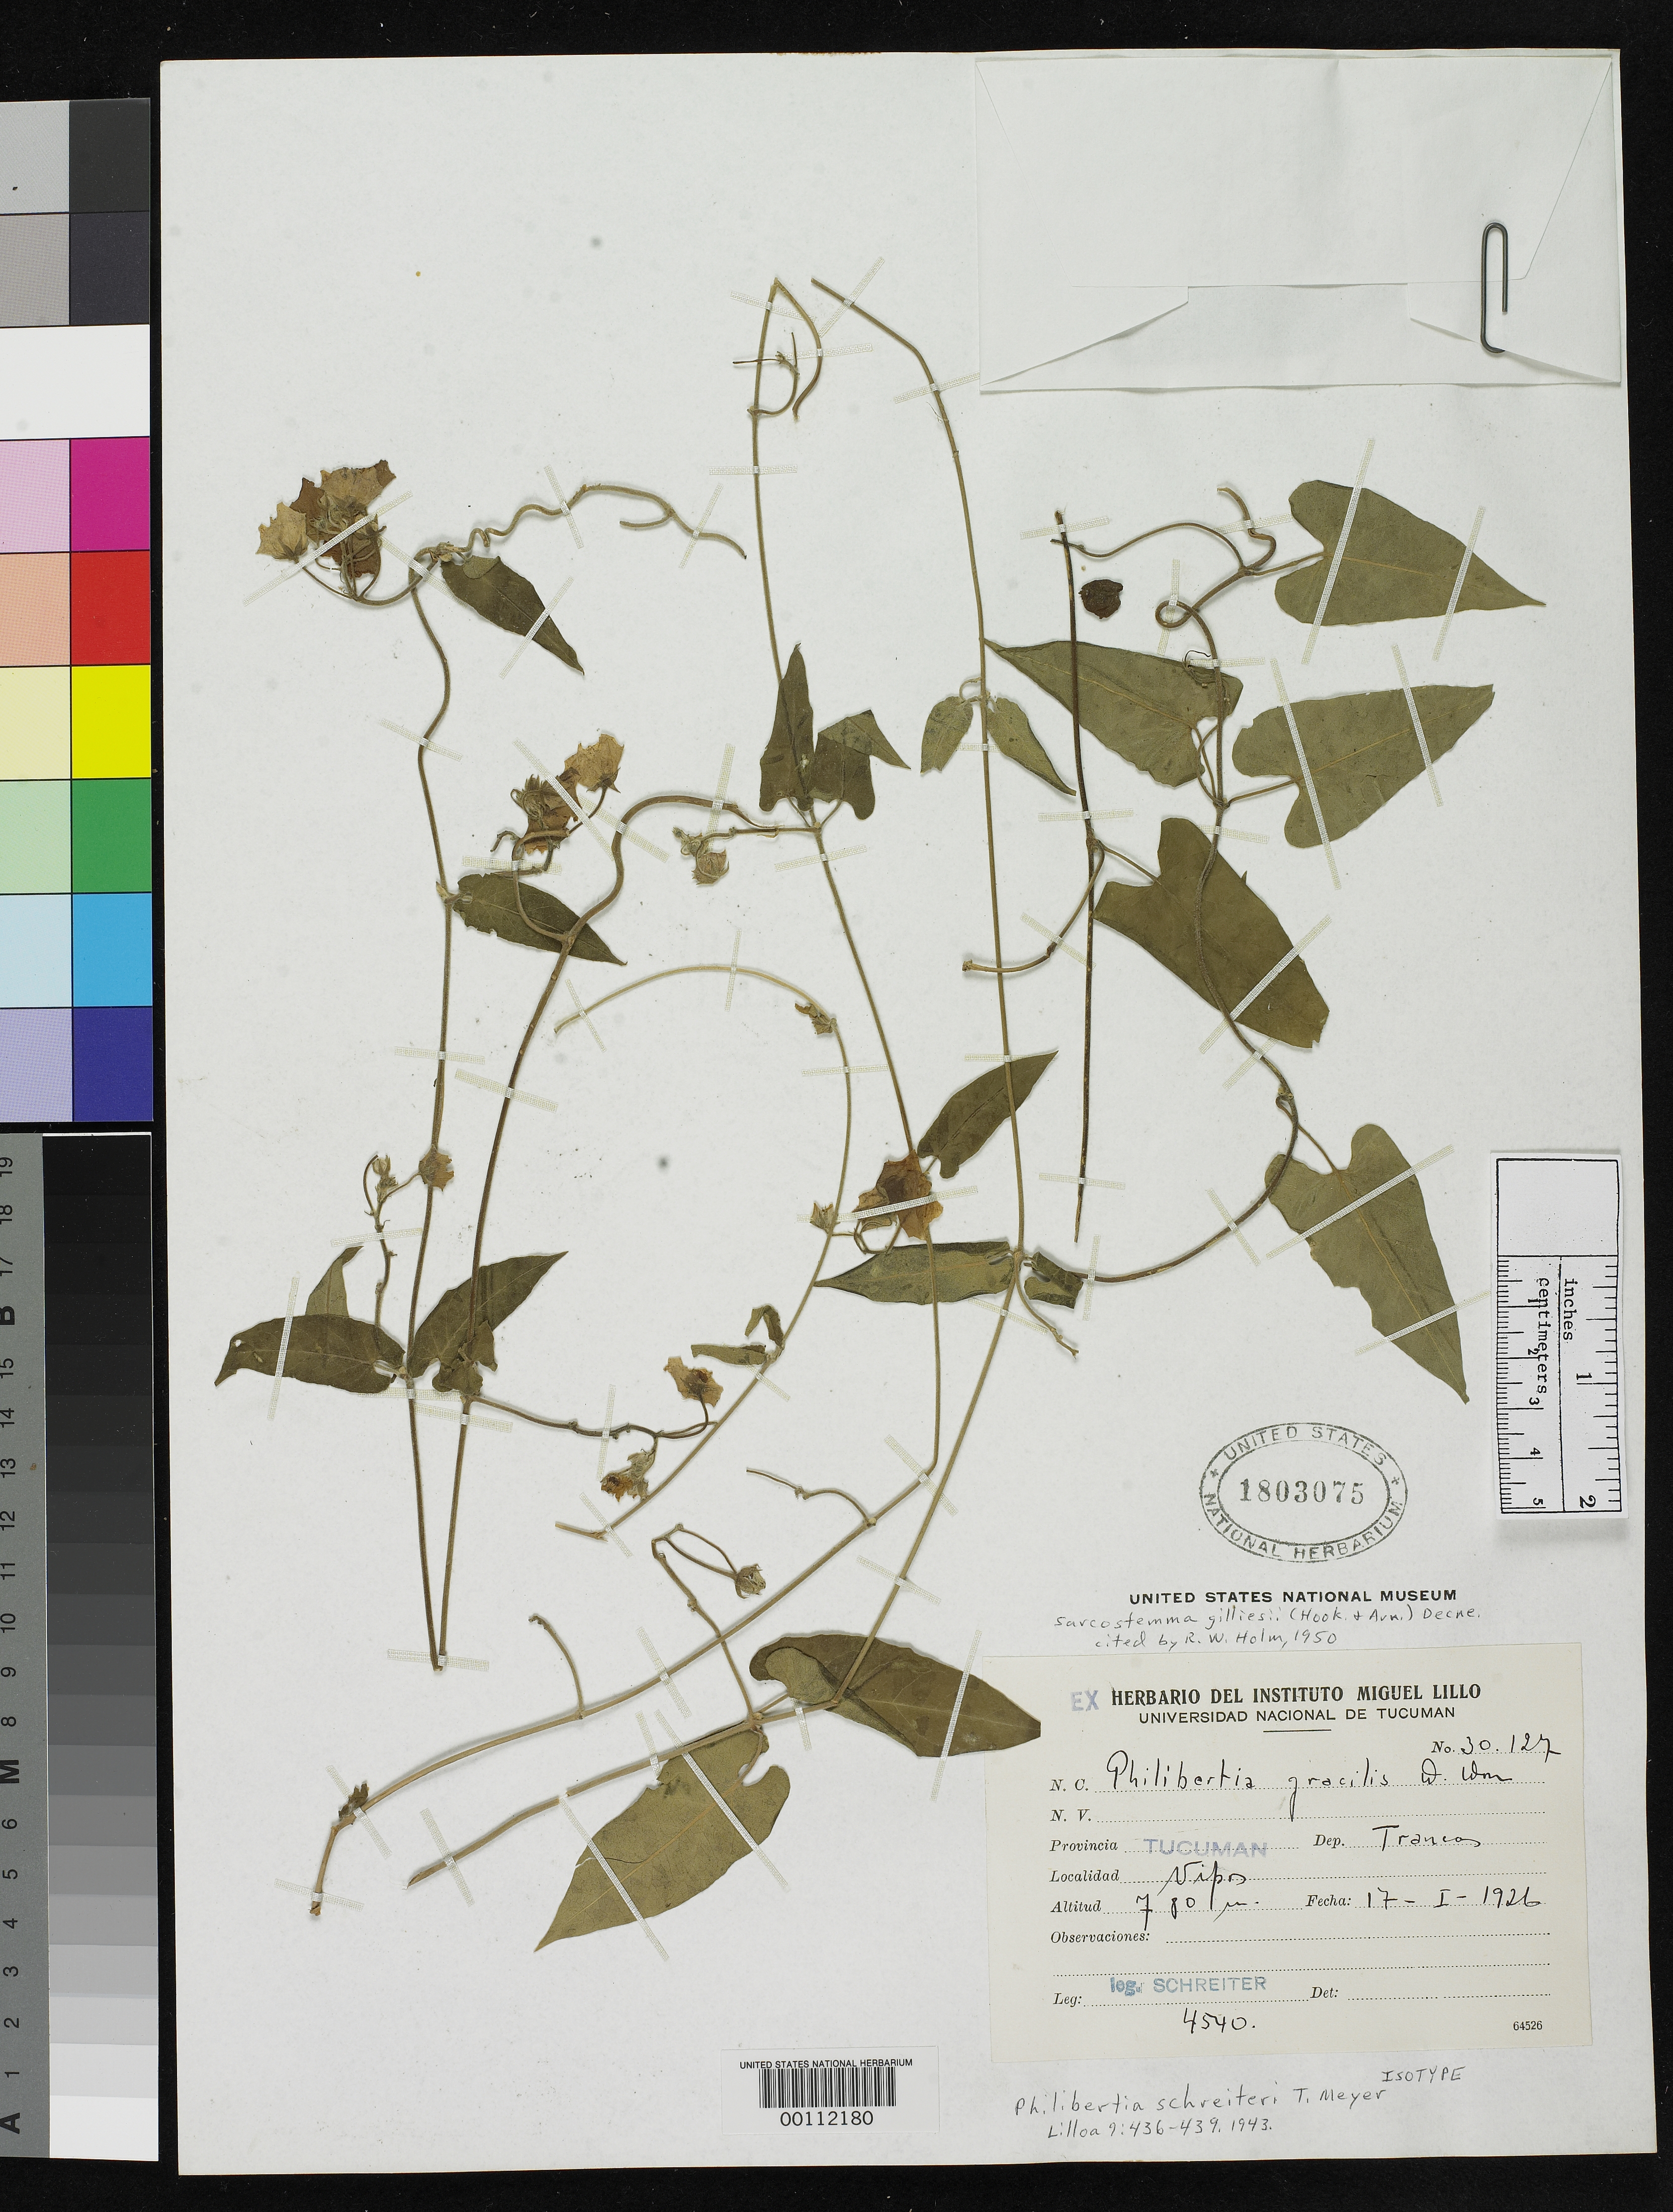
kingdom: Plantae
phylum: Tracheophyta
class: Magnoliopsida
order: Gentianales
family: Apocynaceae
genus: Philibertia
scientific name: Philibertia schreiteri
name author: T. Mey.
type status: Isotype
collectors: R. Schreiter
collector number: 4540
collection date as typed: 17 Jan 1926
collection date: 1926-01-17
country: Argentina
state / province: Tucumán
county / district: Trancas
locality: Vipos.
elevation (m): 786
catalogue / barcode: US 1803075